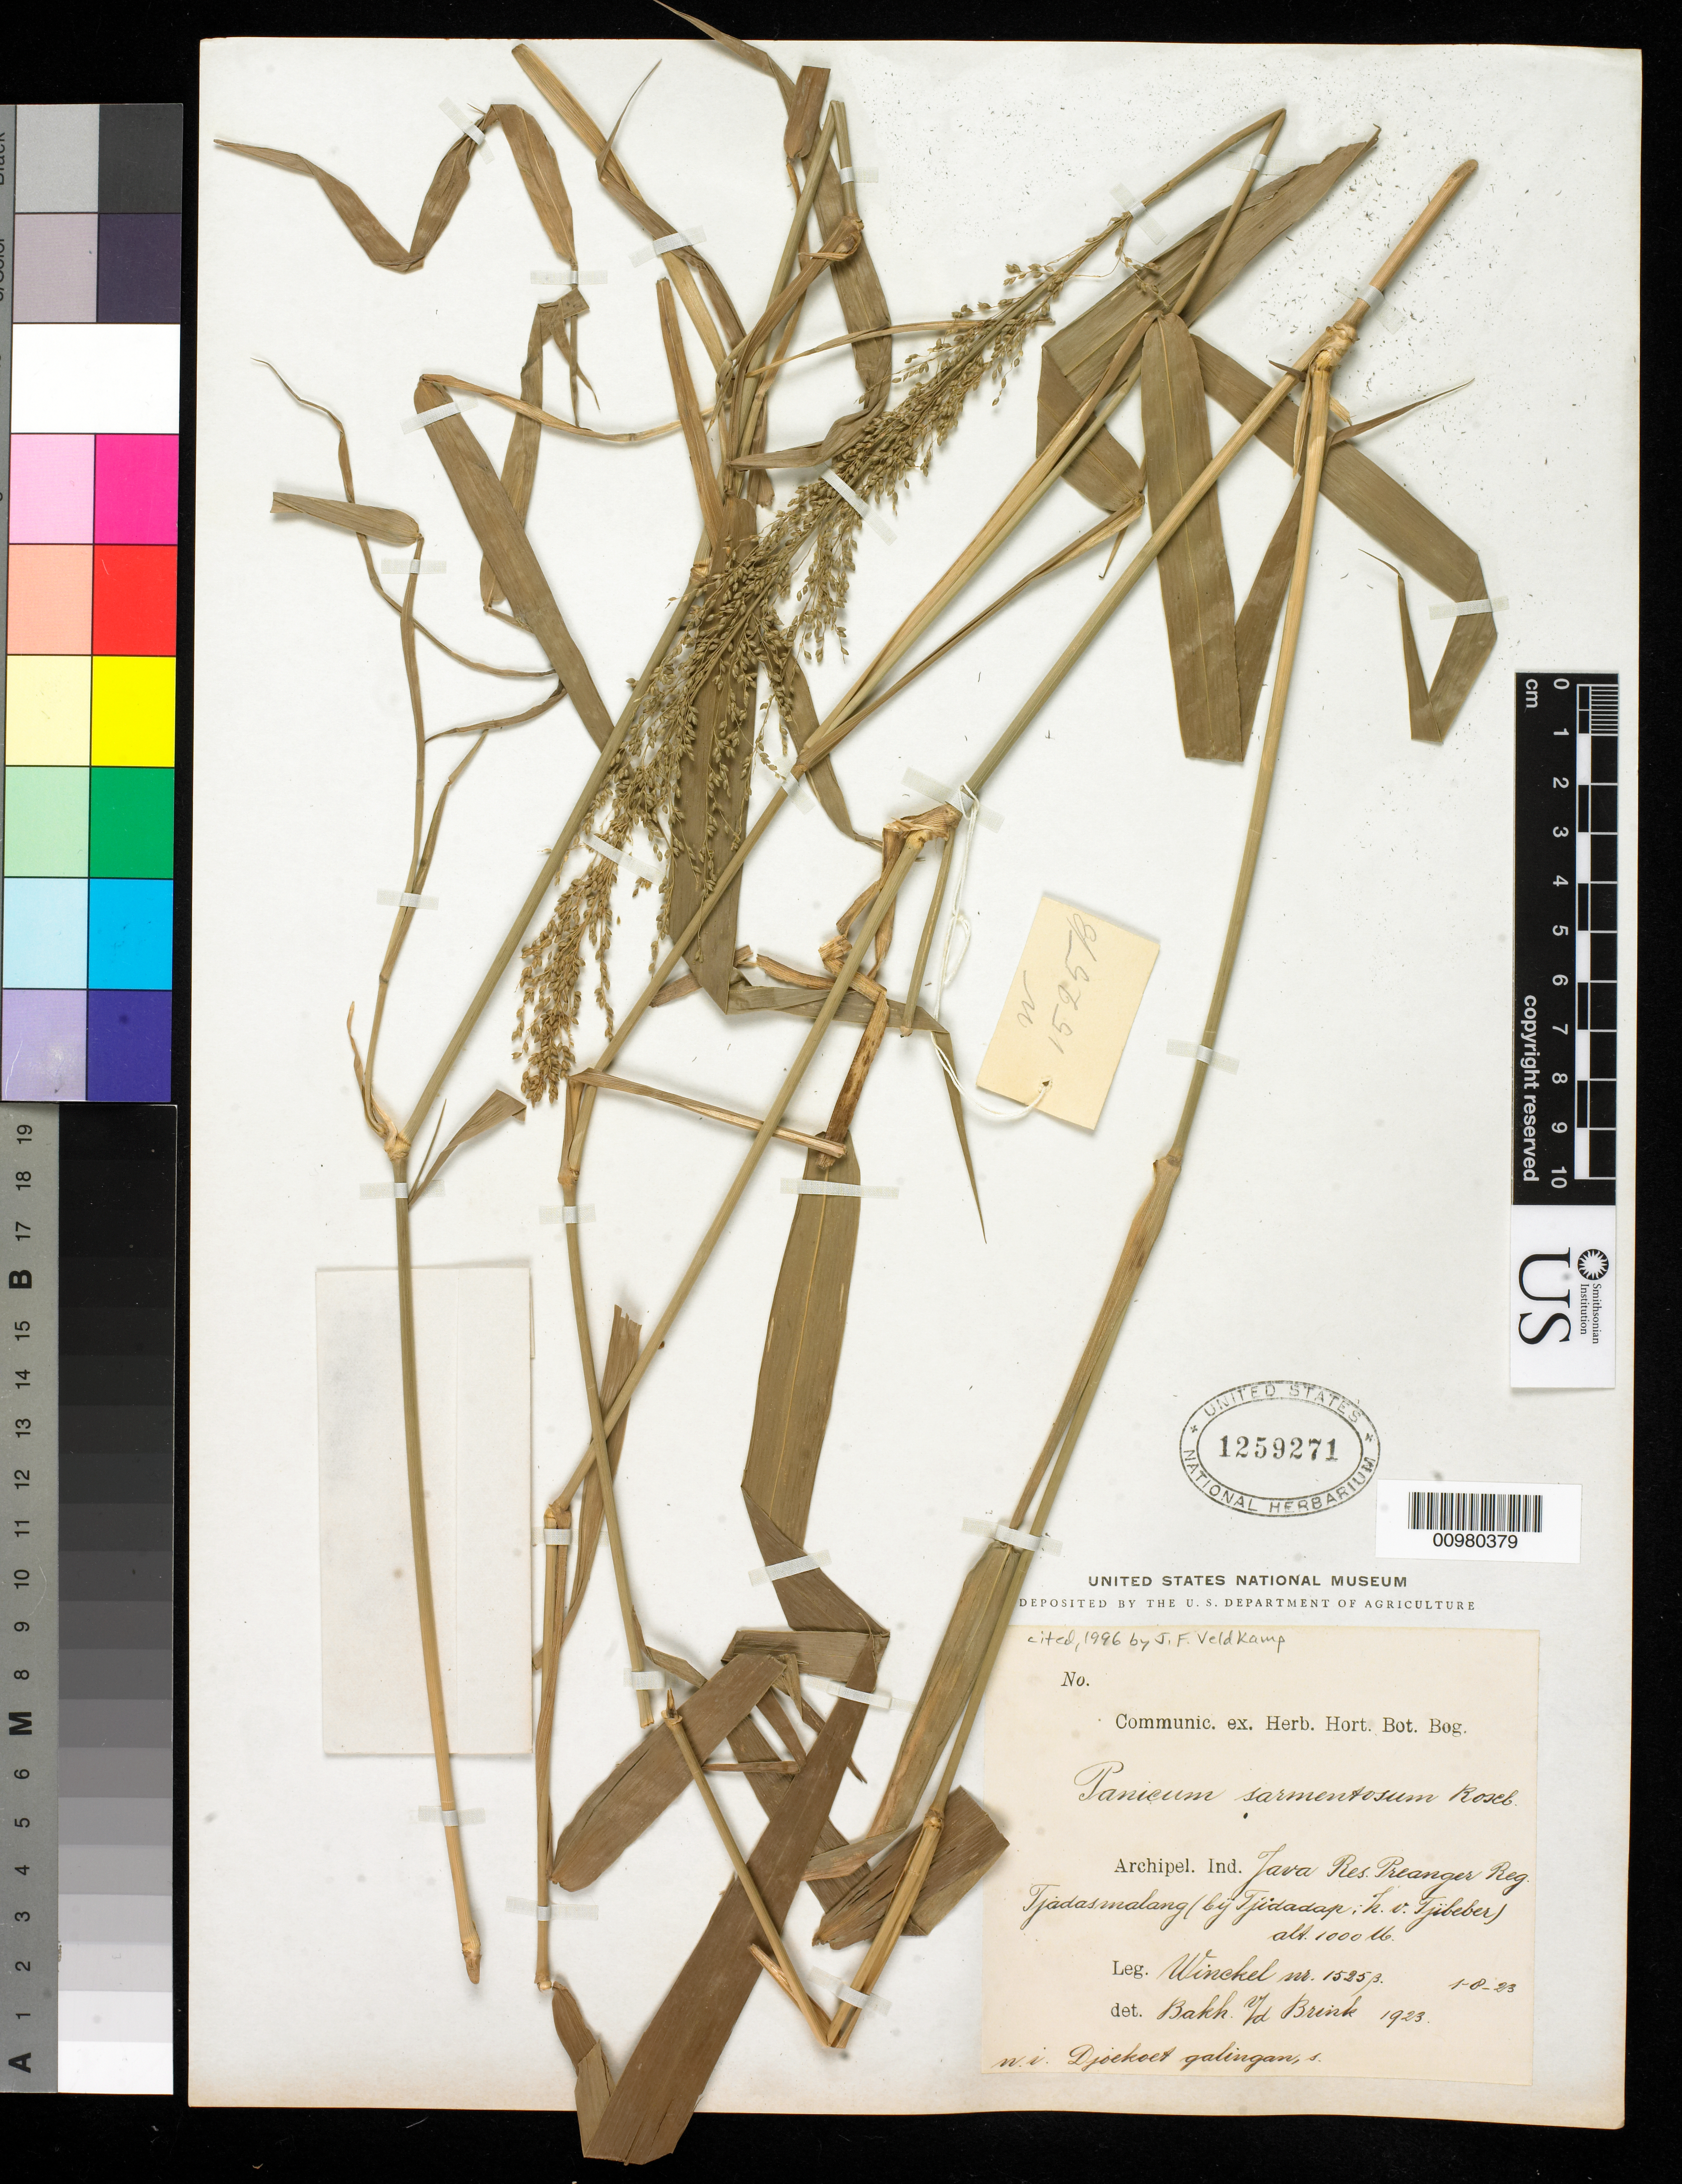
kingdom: Plantae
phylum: Tracheophyta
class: Liliopsida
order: Poales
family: Poaceae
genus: Panicum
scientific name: Panicum sarmentosum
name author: Roxb.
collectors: W. Winckel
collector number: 1535 B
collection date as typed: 01 Aug 1923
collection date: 1923-08-01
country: Indonesia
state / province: Java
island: Java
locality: Java Res. Preanger Reg. Tjadasmalang (by Tjidadap; k.v. Tjibeber).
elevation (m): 1000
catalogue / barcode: US 1259271